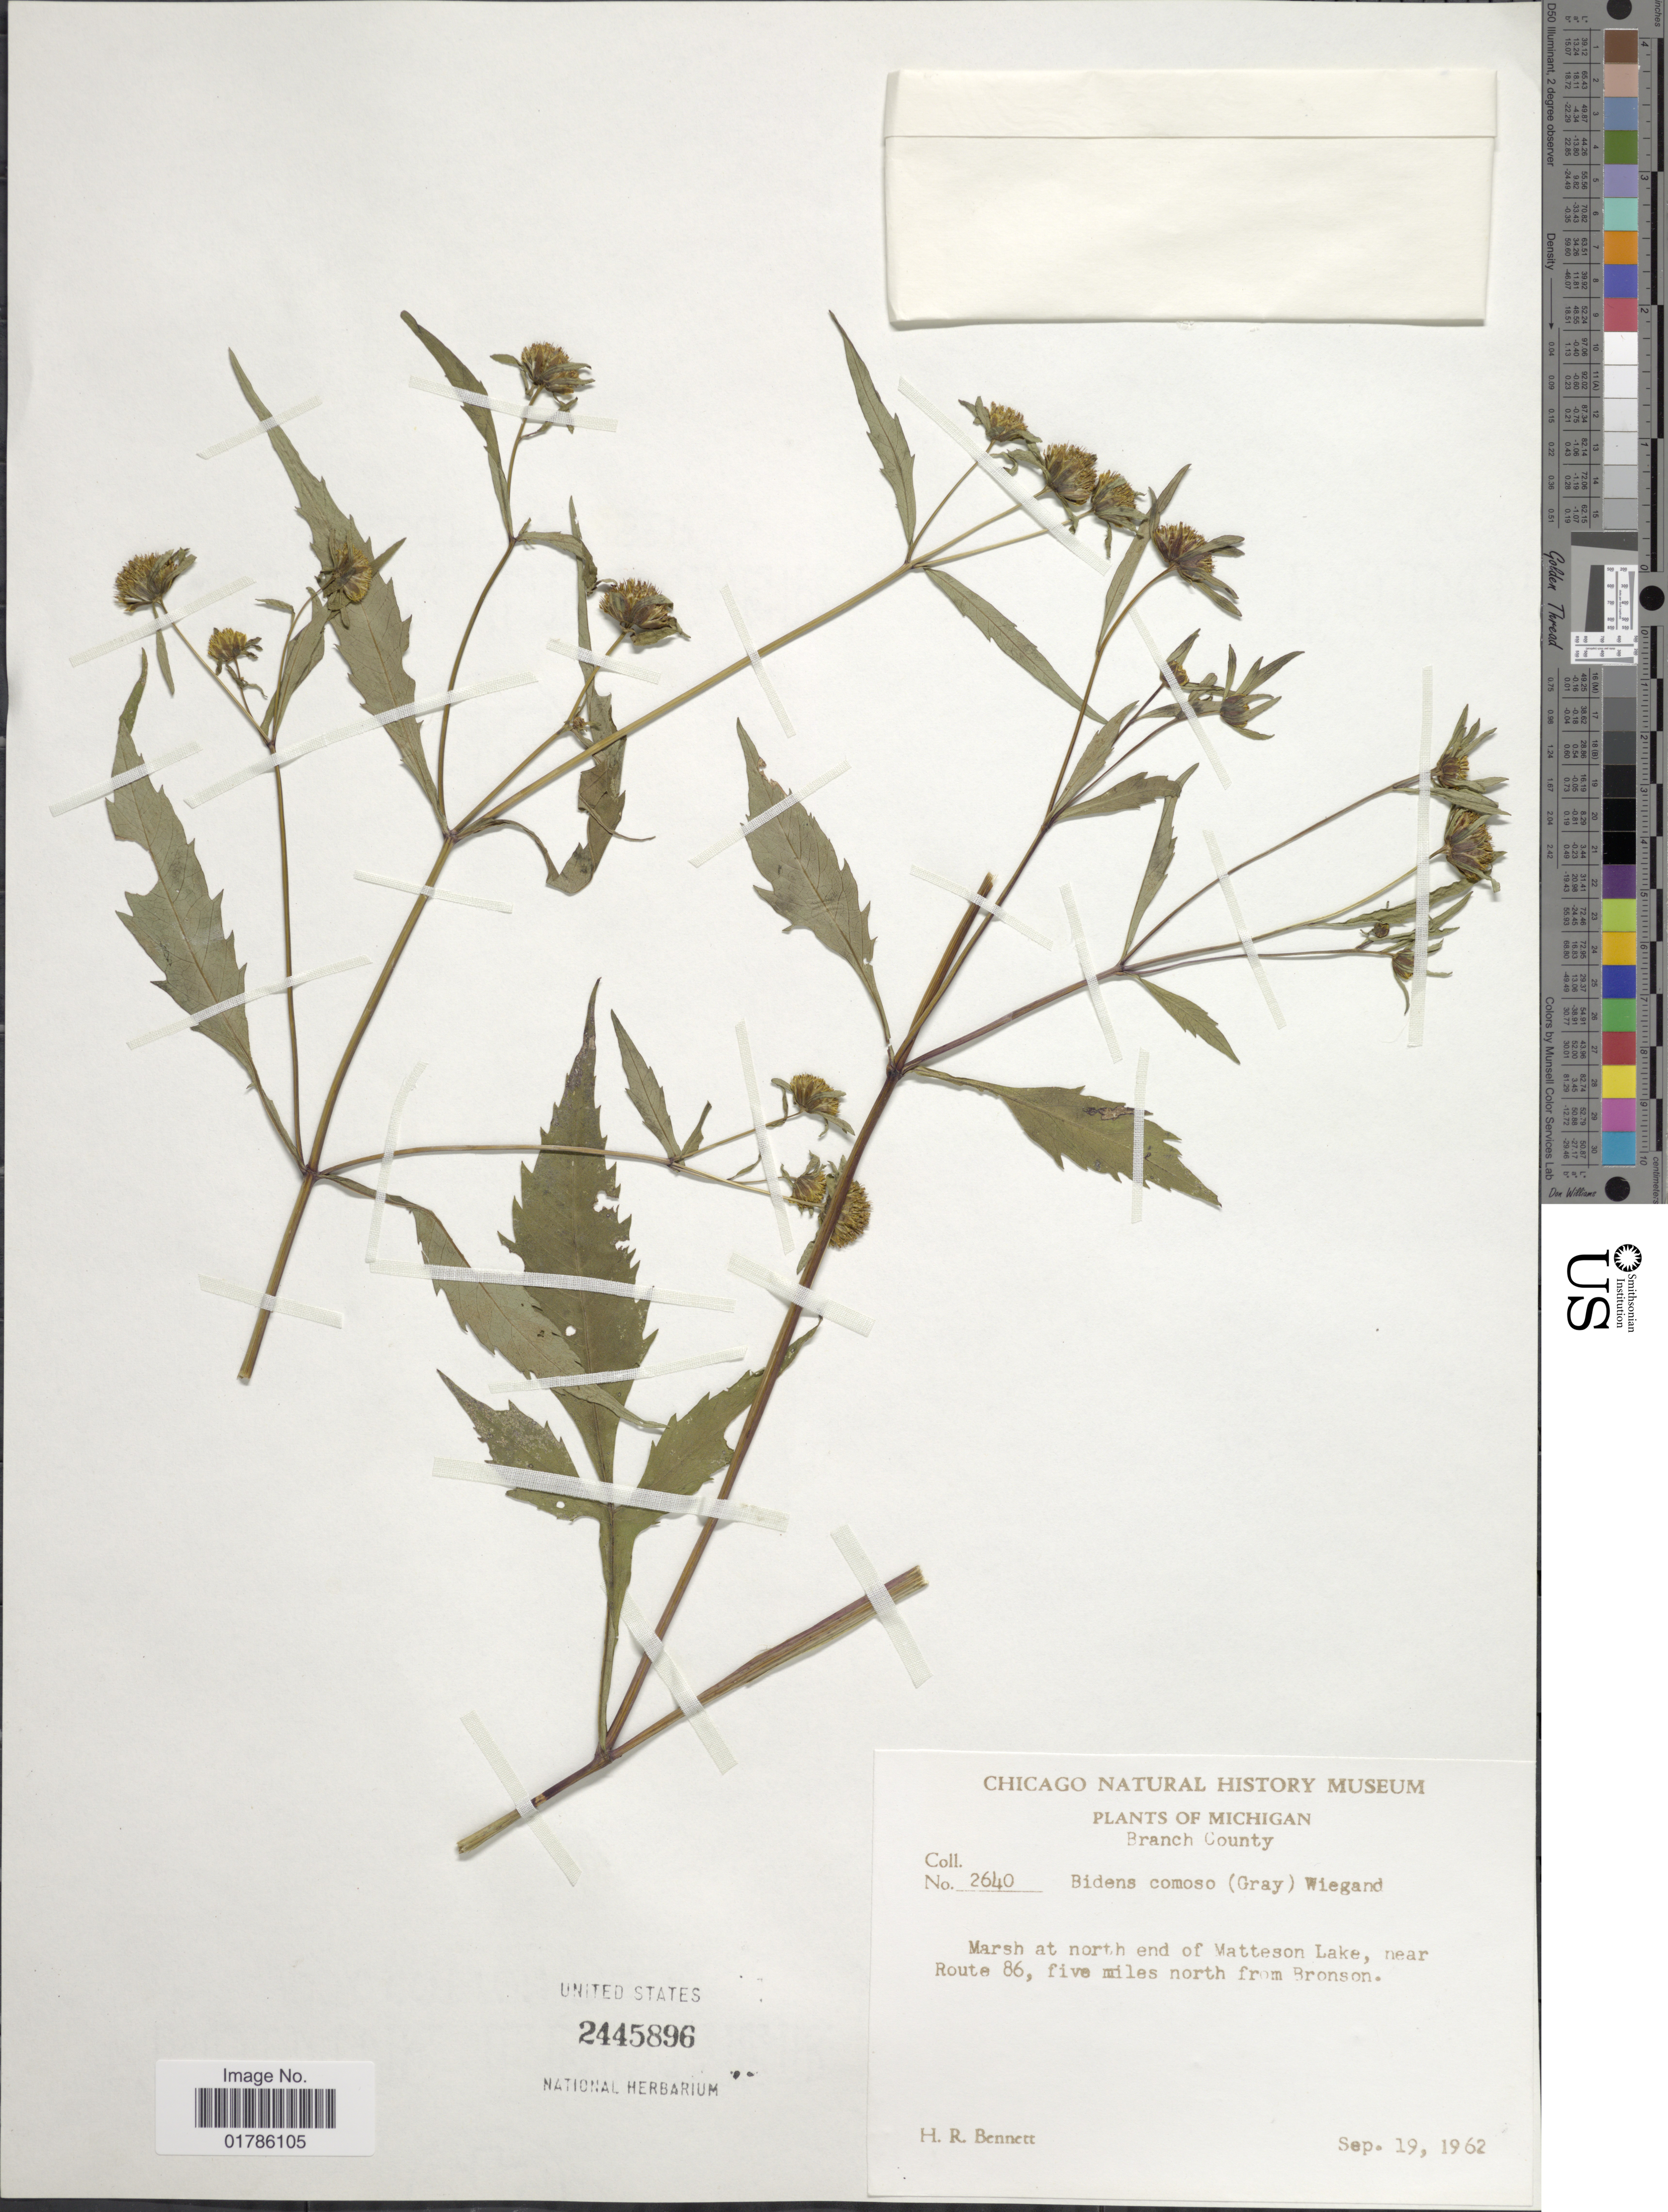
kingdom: Plantae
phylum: Tracheophyta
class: Magnoliopsida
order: Asterales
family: Asteraceae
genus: Bidens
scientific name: Bidens comosa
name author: (A. Gray) Wiegand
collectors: H. R. Bennett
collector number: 2640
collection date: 1962-09-19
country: United States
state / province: Michigan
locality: Branch County, at north end of Matteson Lake, near route 86, five miles north from Bronson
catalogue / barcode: US 2445896